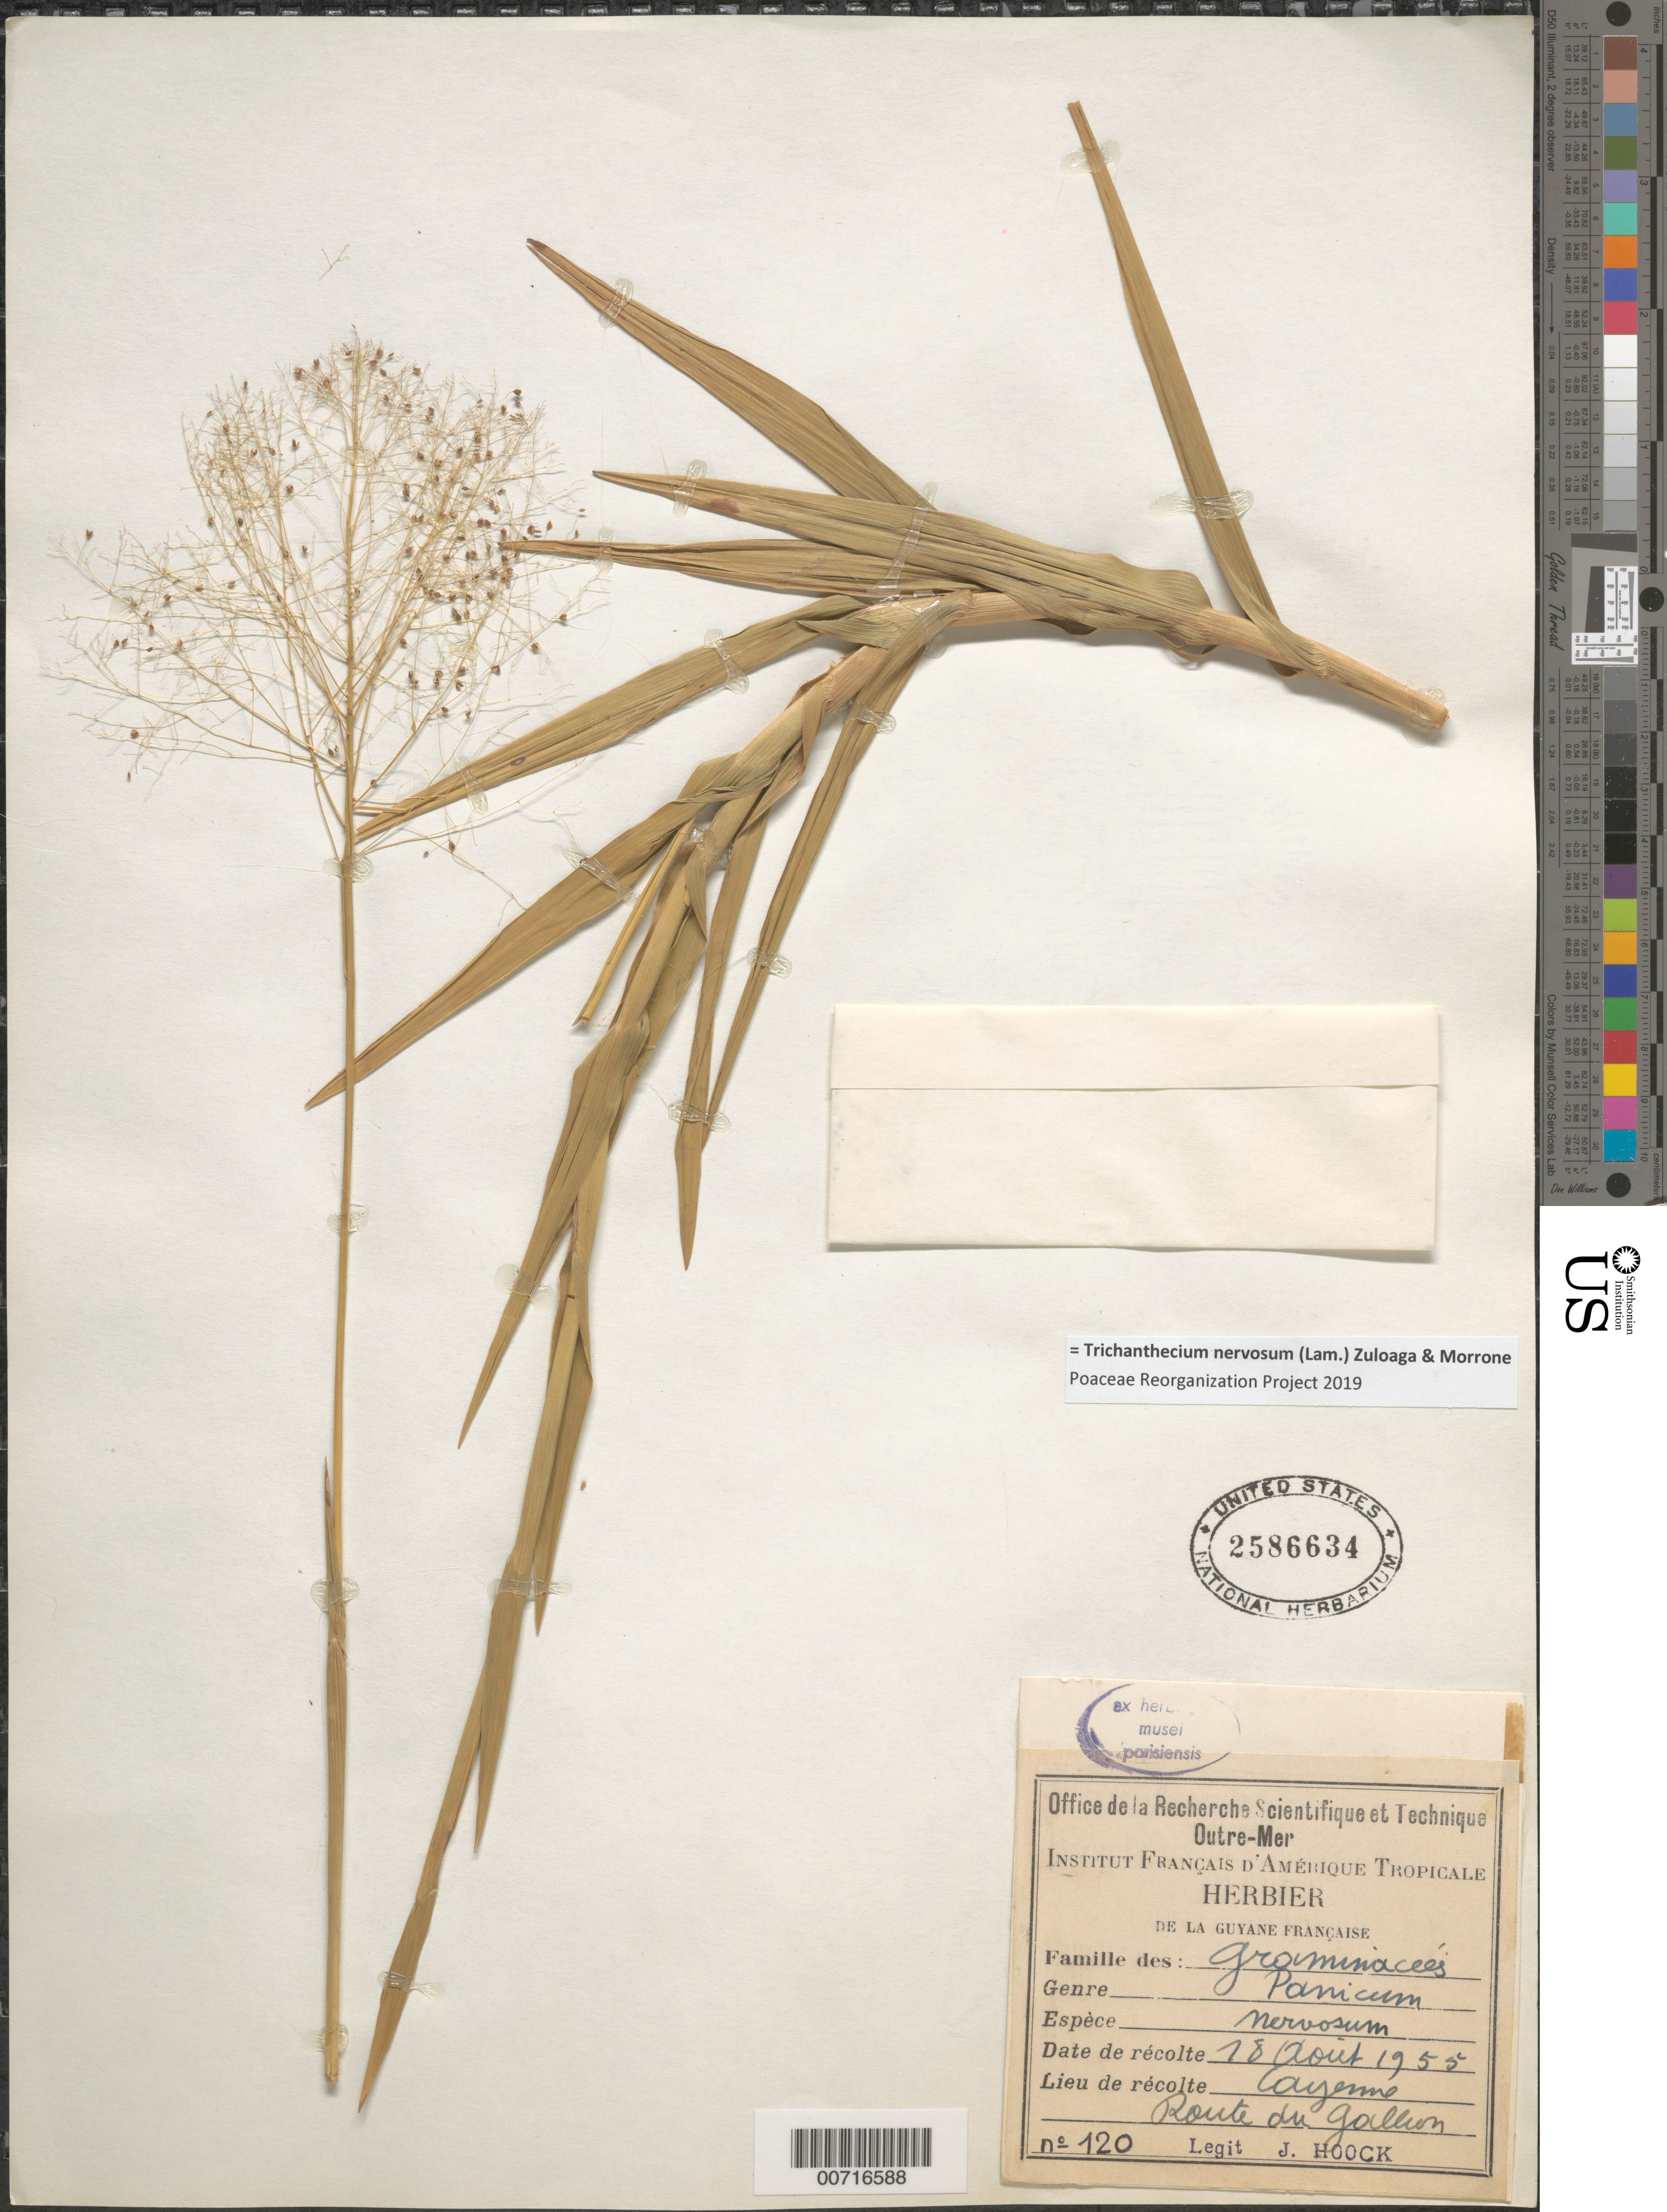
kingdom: Plantae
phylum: Tracheophyta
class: Liliopsida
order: Poales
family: Poaceae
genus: Trichanthecium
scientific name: Trichanthecium nervosum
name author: (Lam.) Zuloaga & Morrone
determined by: Poaceae Reorganization Project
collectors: J. Hoock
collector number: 120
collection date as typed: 18-Aug-55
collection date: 1955-08-18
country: French Guiana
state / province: Cayenne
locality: Cayenne, Route du Gallion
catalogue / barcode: US 2586634